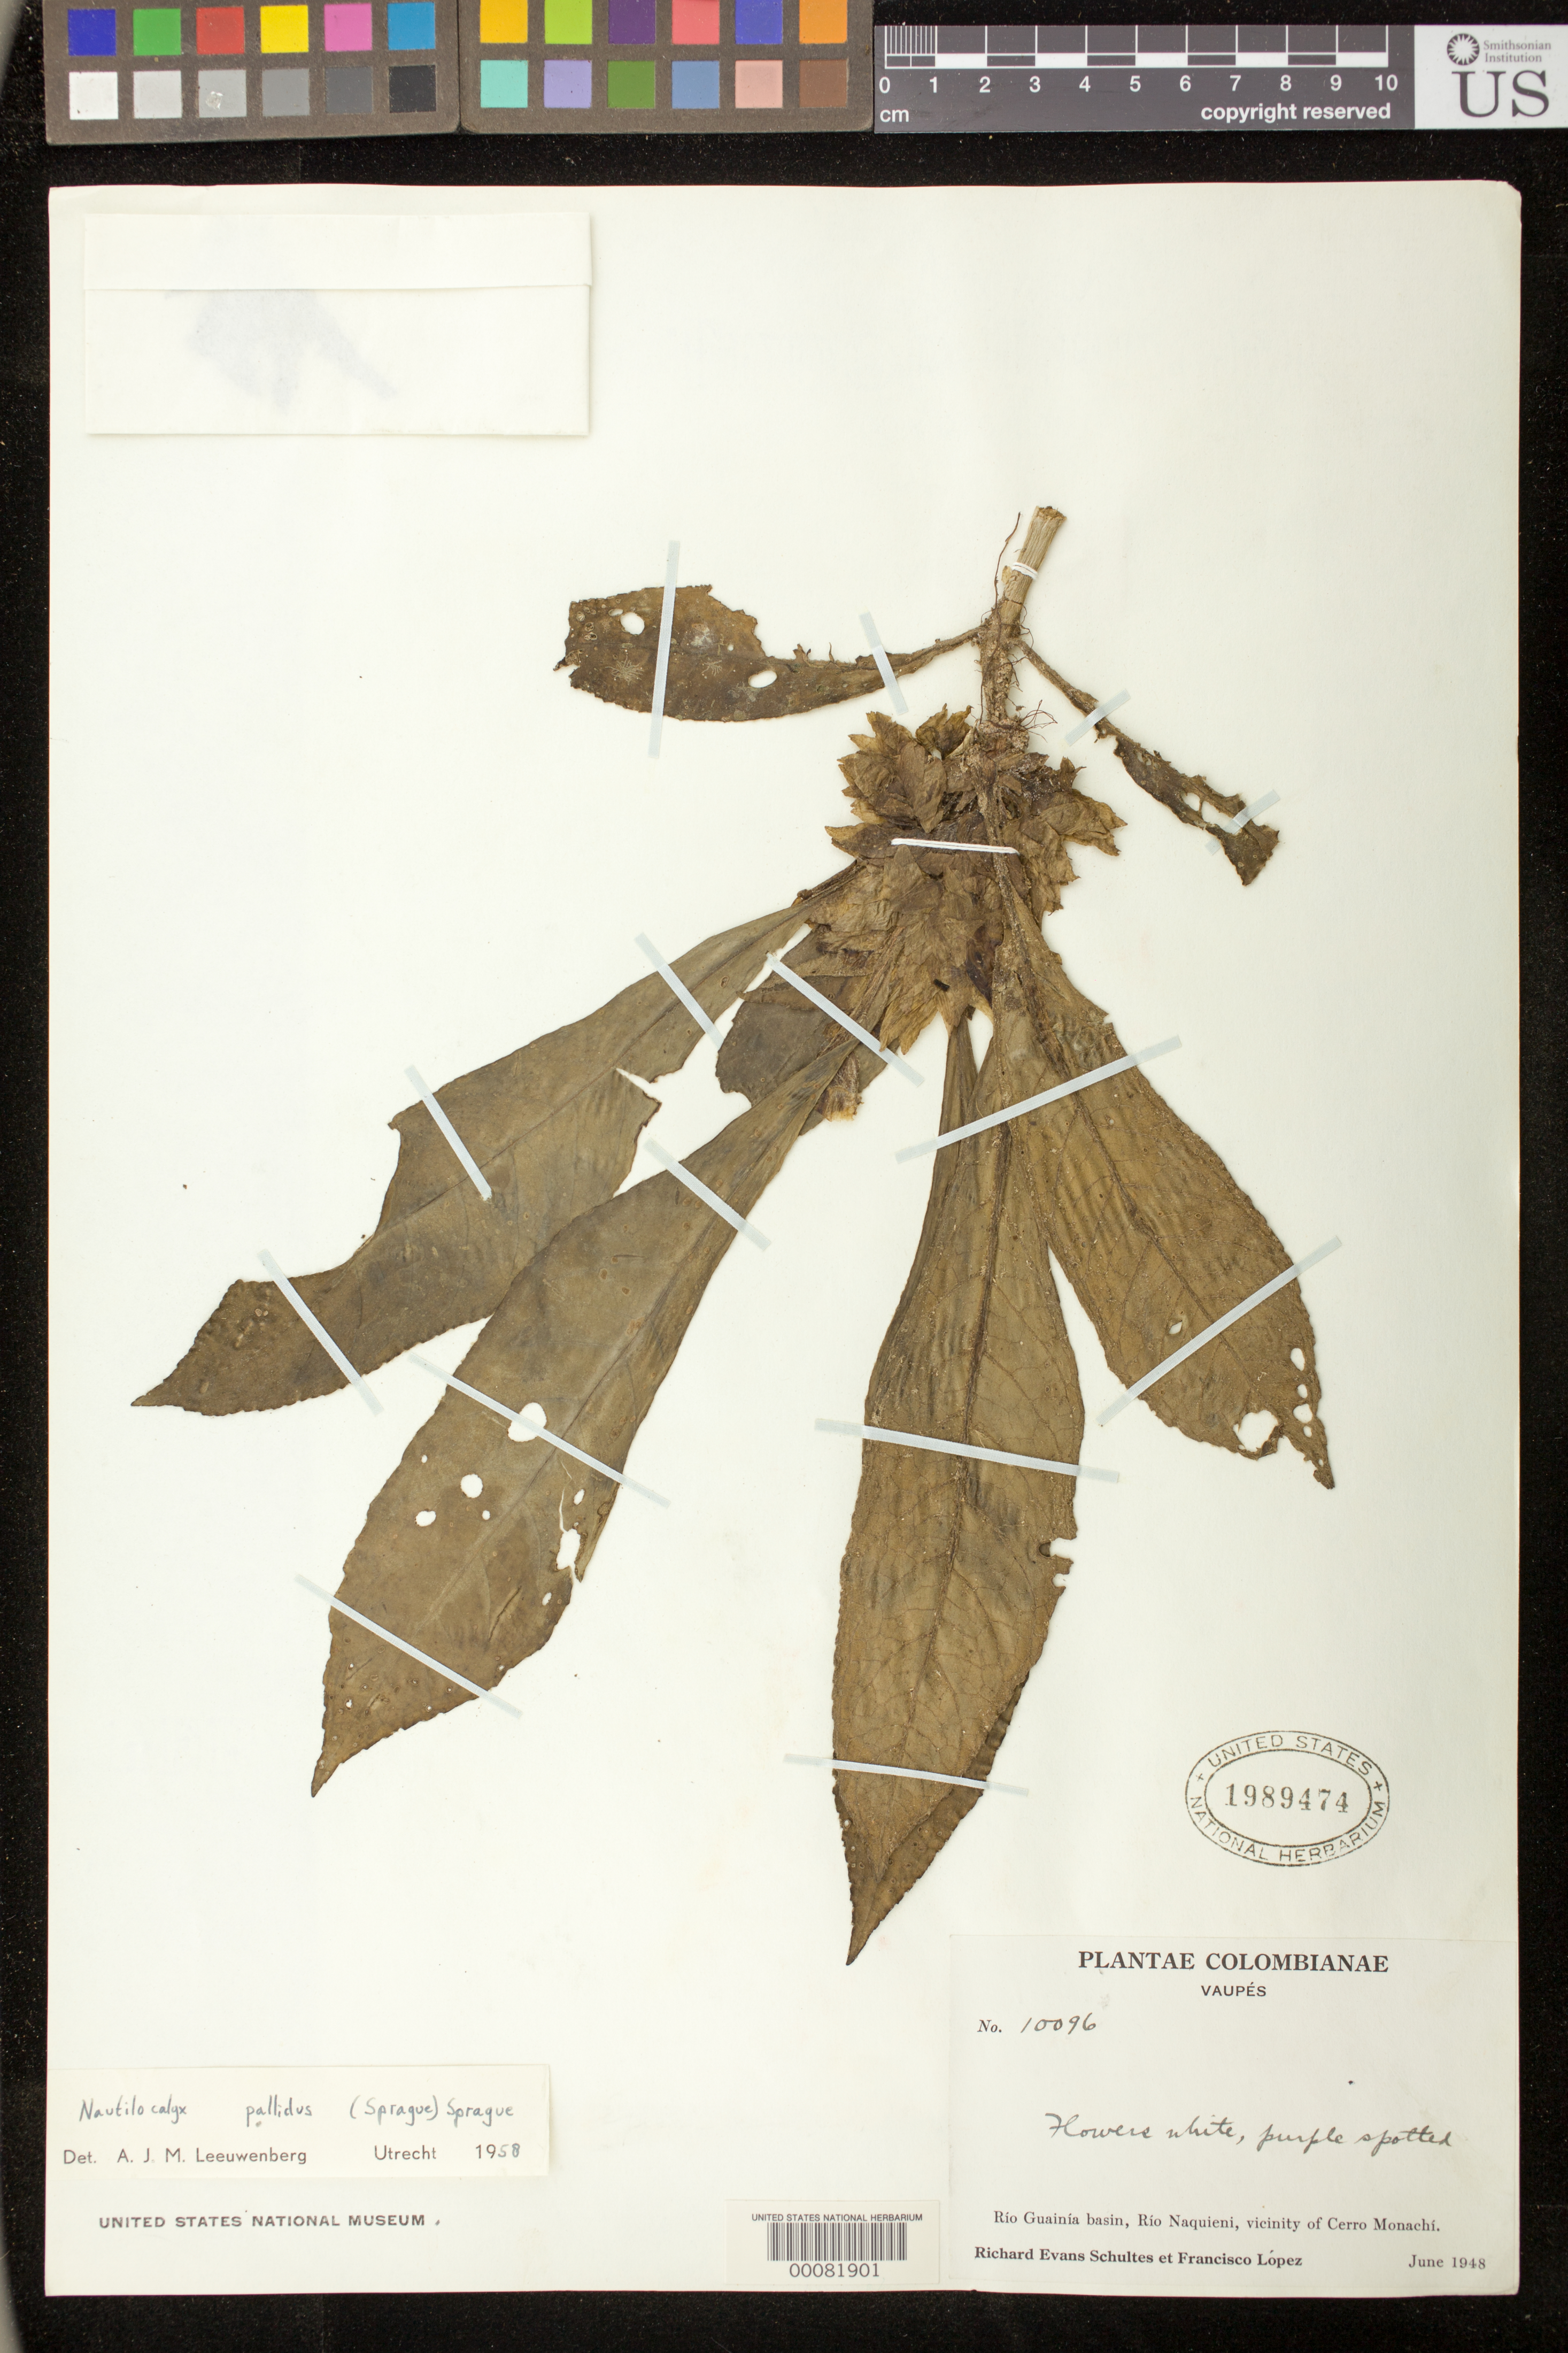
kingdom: Plantae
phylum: Tracheophyta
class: Magnoliopsida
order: Lamiales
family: Gesneriaceae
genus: Nautilocalyx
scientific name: Nautilocalyx pallidus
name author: (Sprague) C. Sprague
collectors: R. E. Schultes & F. López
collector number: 10096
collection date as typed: Jun 1948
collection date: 1948-06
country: Colombia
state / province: Vaupés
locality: Rio Guainia, Rio Naquieni, vicinity of Cerro Monachi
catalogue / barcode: US 1989474